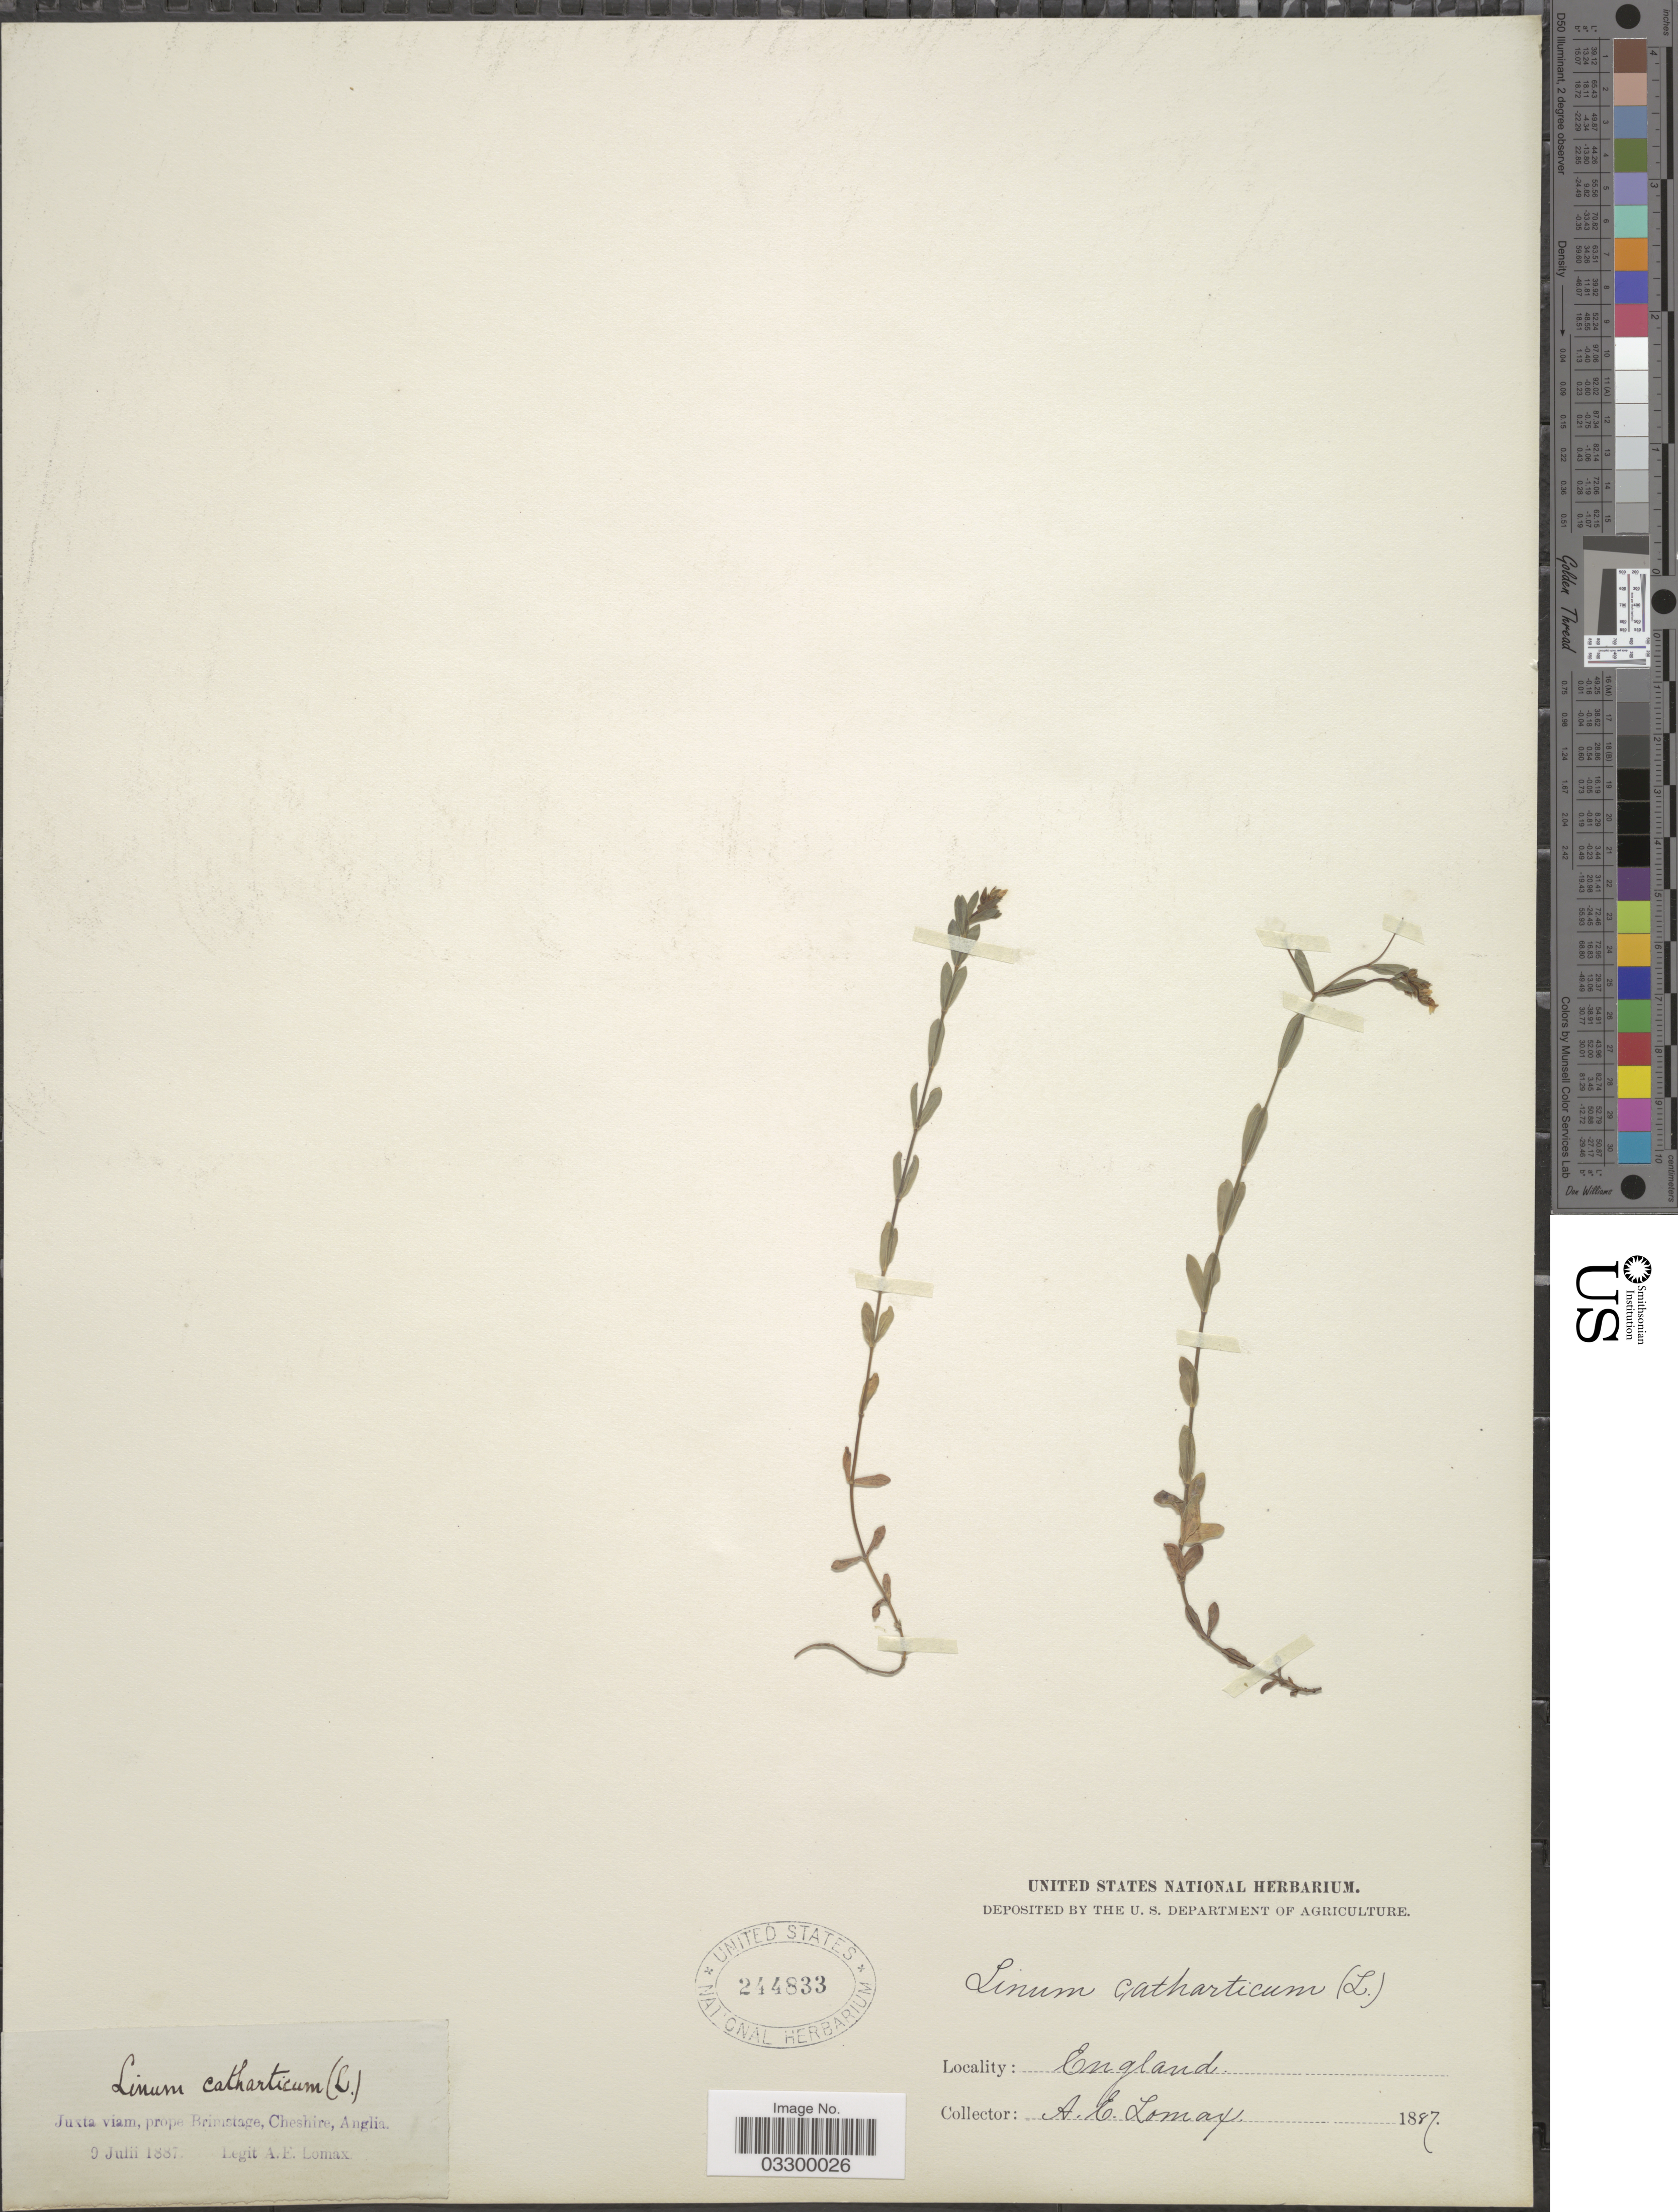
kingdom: Plantae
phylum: Tracheophyta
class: Magnoliopsida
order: Malpighiales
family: Linaceae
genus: Linum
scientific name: Linum catharticum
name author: L.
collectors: A. Lomax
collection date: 1887-07-09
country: United Kingdom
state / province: England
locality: Juxta viam, prope Brimstage, Cheshire, Anglia.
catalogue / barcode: US 244833